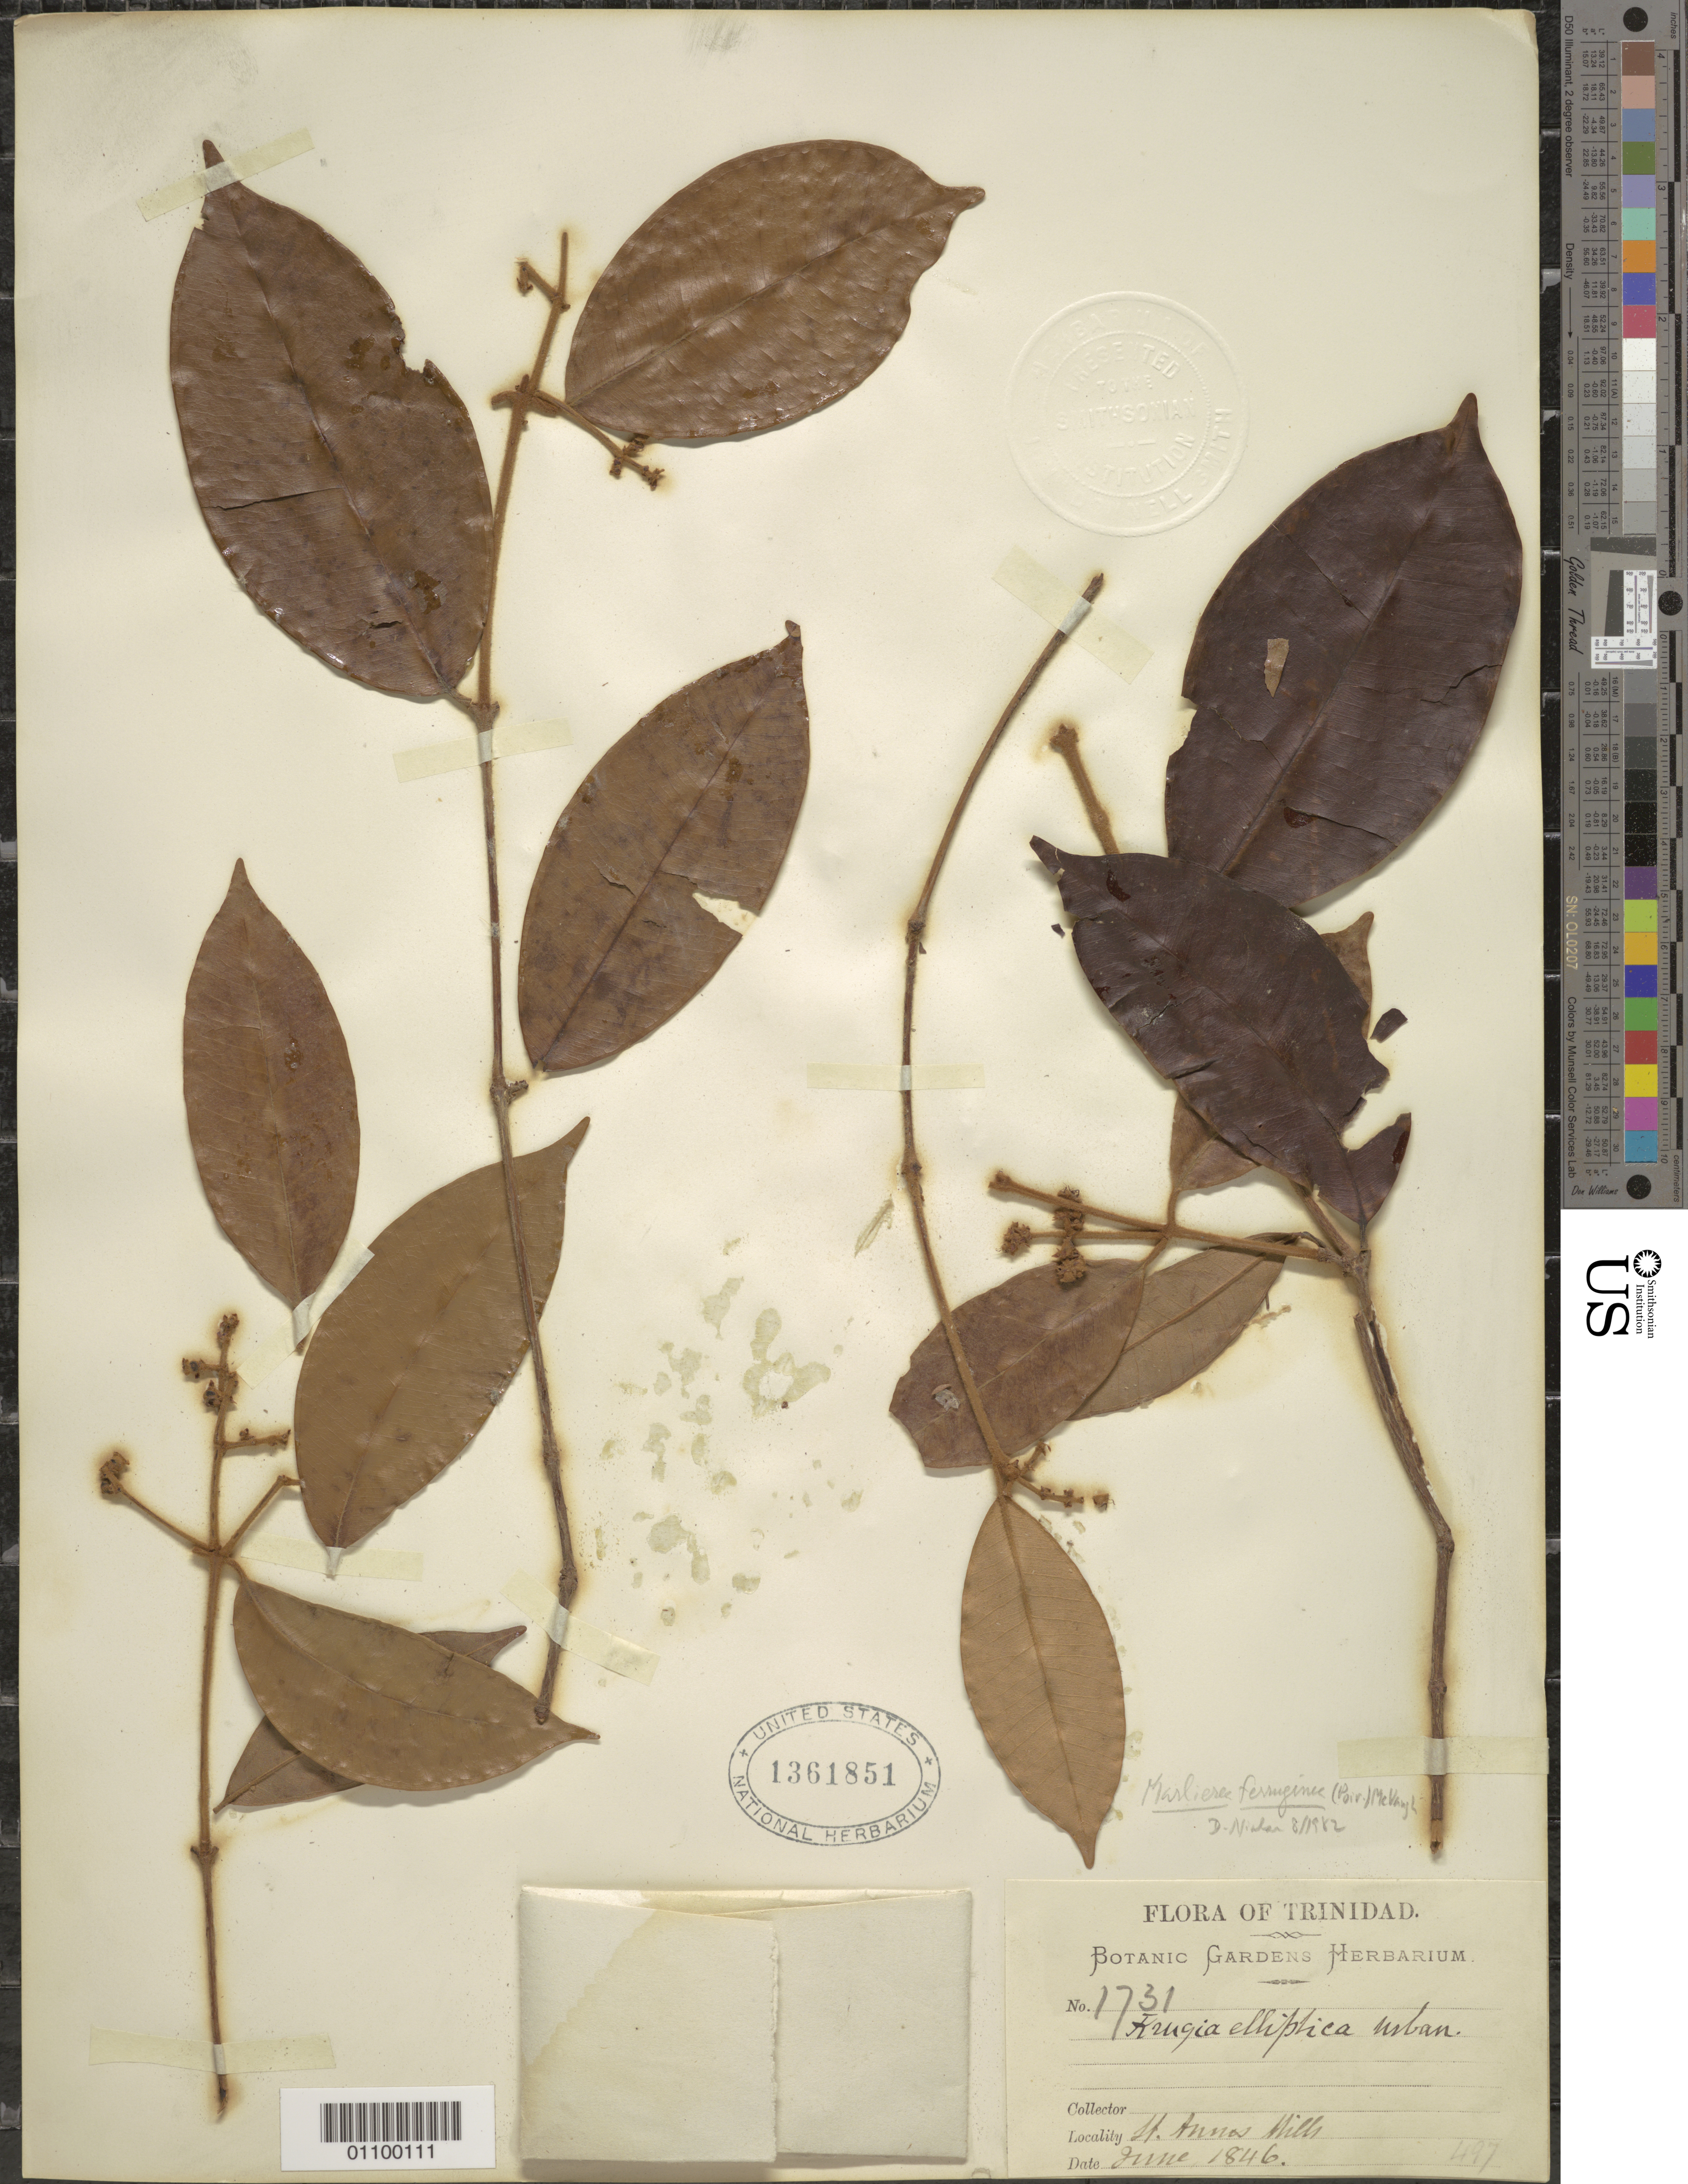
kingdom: Plantae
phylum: Tracheophyta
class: Magnoliopsida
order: Myrtales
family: Myrtaceae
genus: Myrcia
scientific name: Myrcia ferruginea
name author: (Poir.) DC.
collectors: Botanic Gardens Herbarium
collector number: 1731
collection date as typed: Jun 1846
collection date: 1846-06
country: Trinidad and Tobago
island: Trinidad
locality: H. Annos Mills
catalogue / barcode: US 1361851